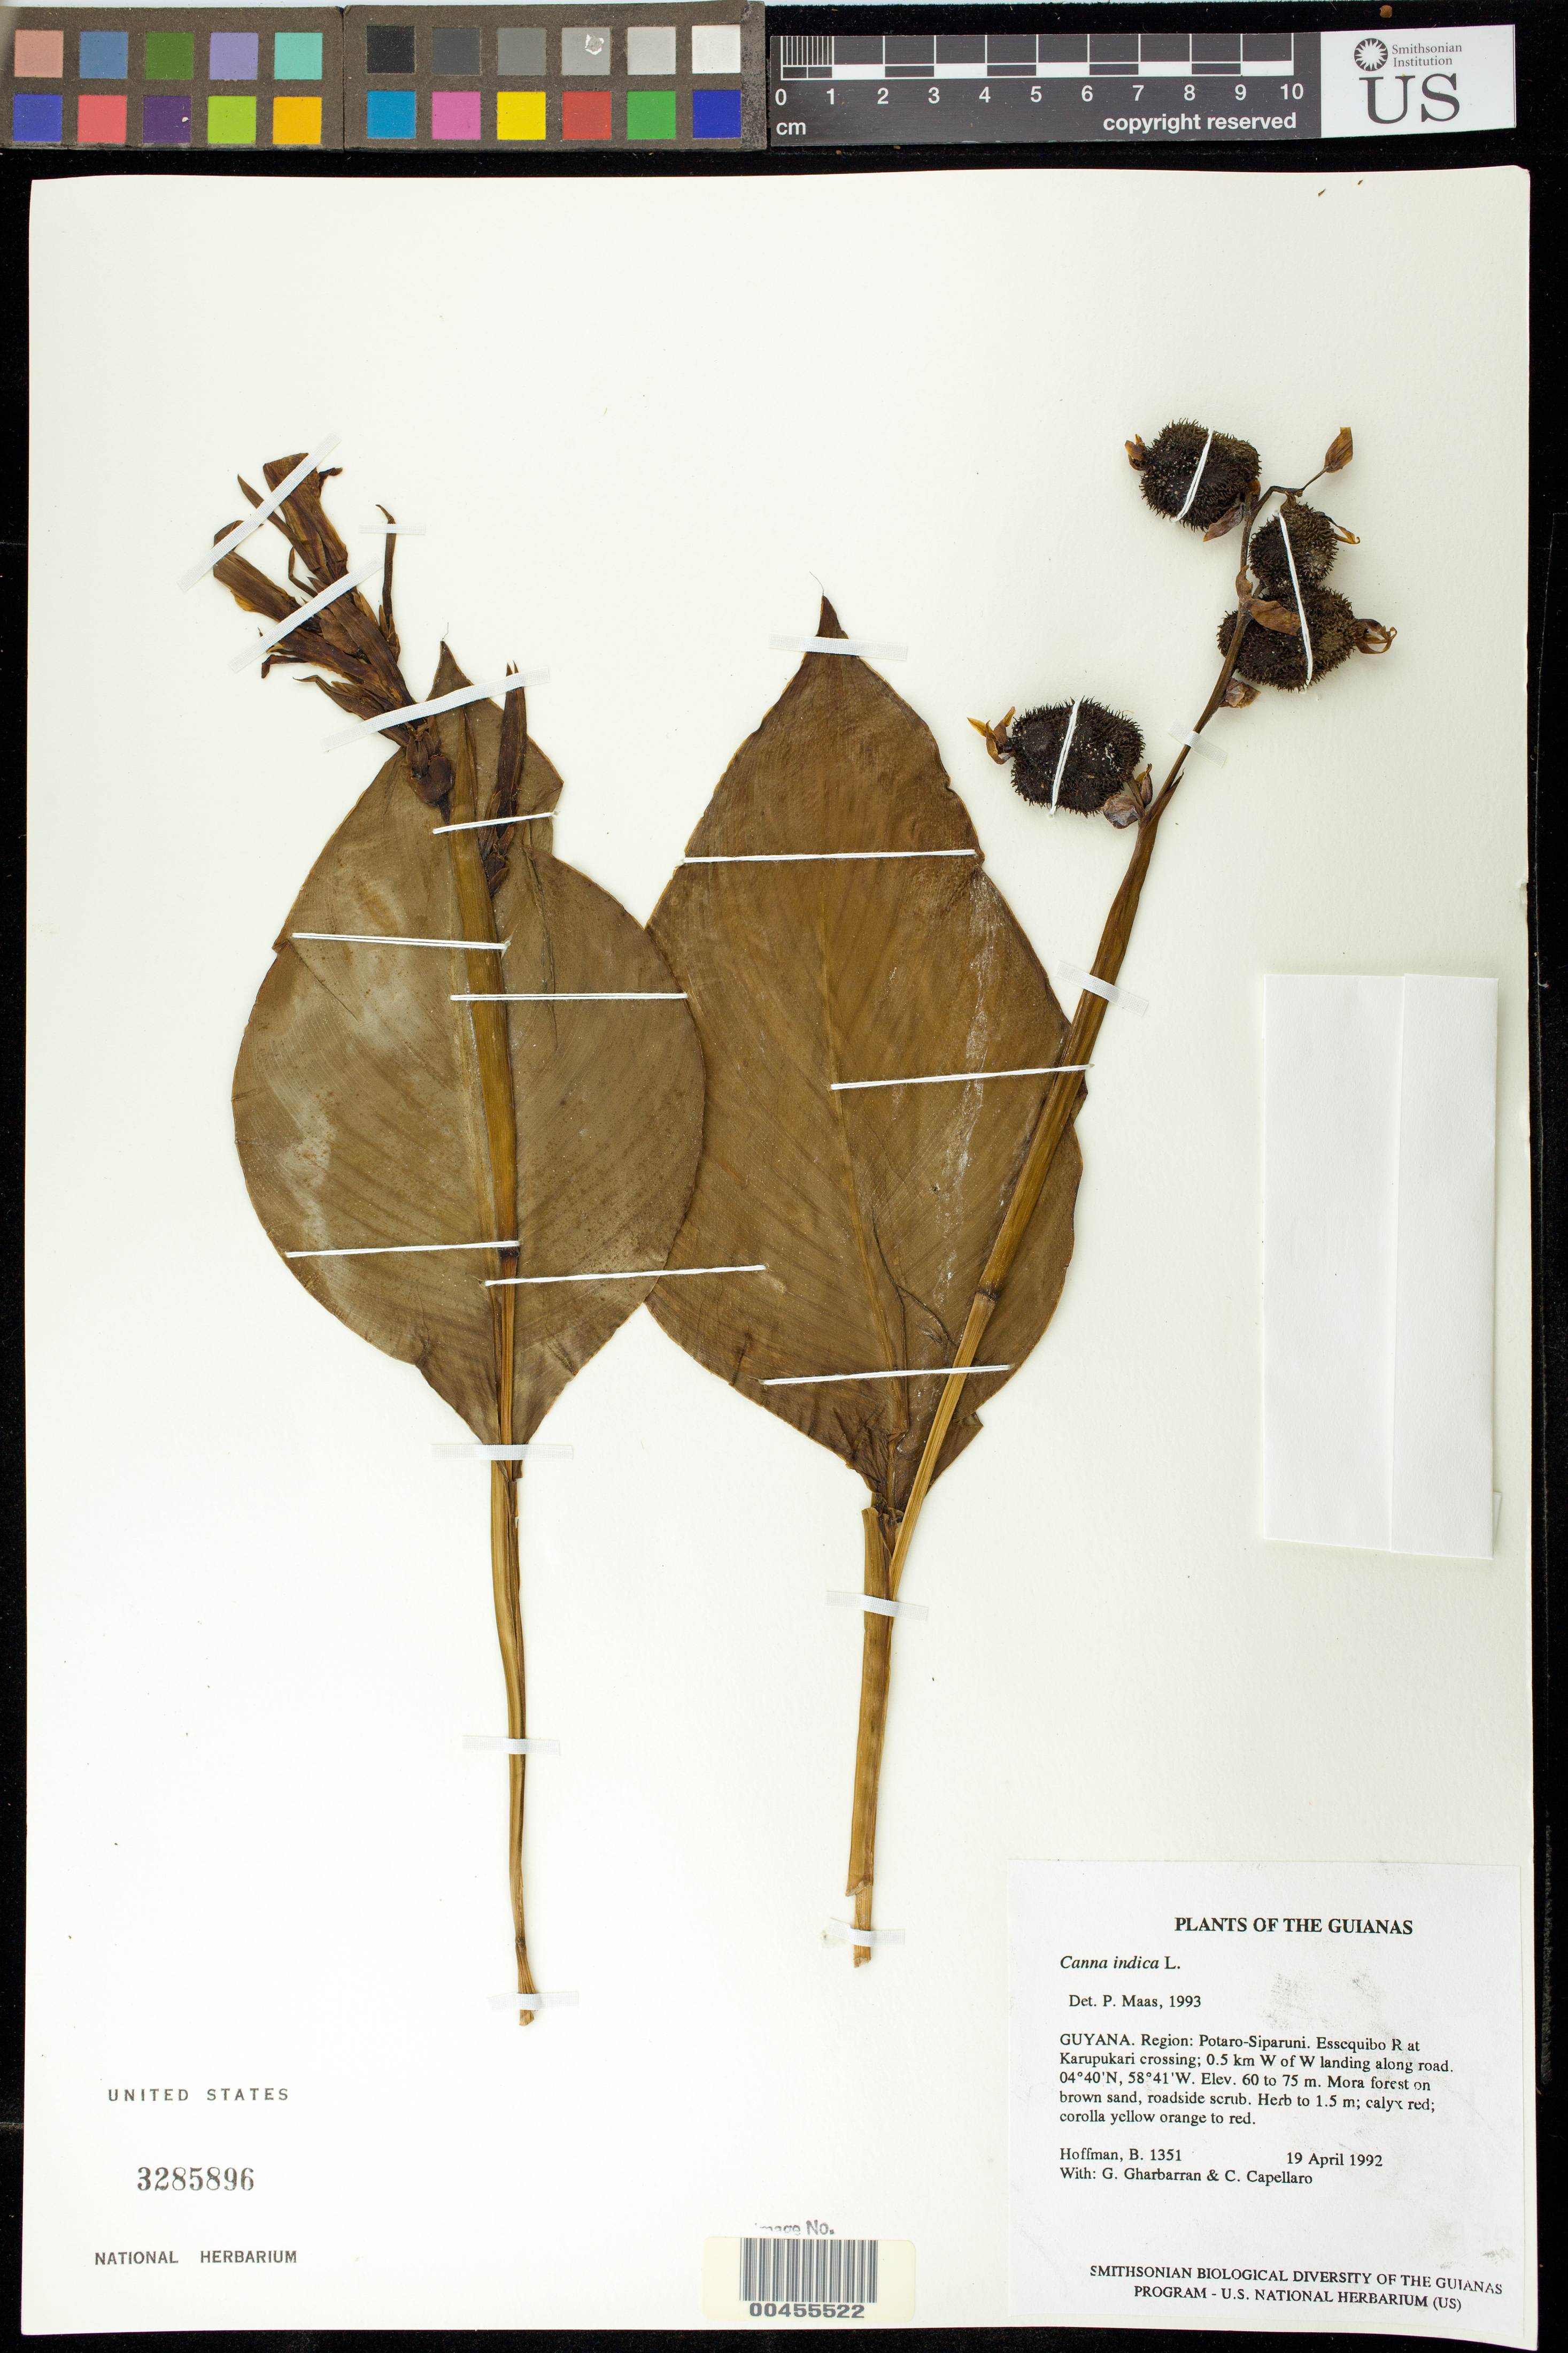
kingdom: Plantae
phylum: Tracheophyta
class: Liliopsida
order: Zingiberales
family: Cannaceae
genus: Canna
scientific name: Canna indica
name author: L.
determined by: Maas, Paul J. M.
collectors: B. Hoffman, G. Gharbarran & C. Capellaro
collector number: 1351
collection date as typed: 19 April 1992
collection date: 1992-04-19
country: Guyana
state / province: Potaro-Siparuni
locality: Essequibo River at Karupukari crossing; 0.5 km W of W landing along road. Iwokrama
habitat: Mora forest on brown sand, roadside scrub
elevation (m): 60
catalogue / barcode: US 3285896